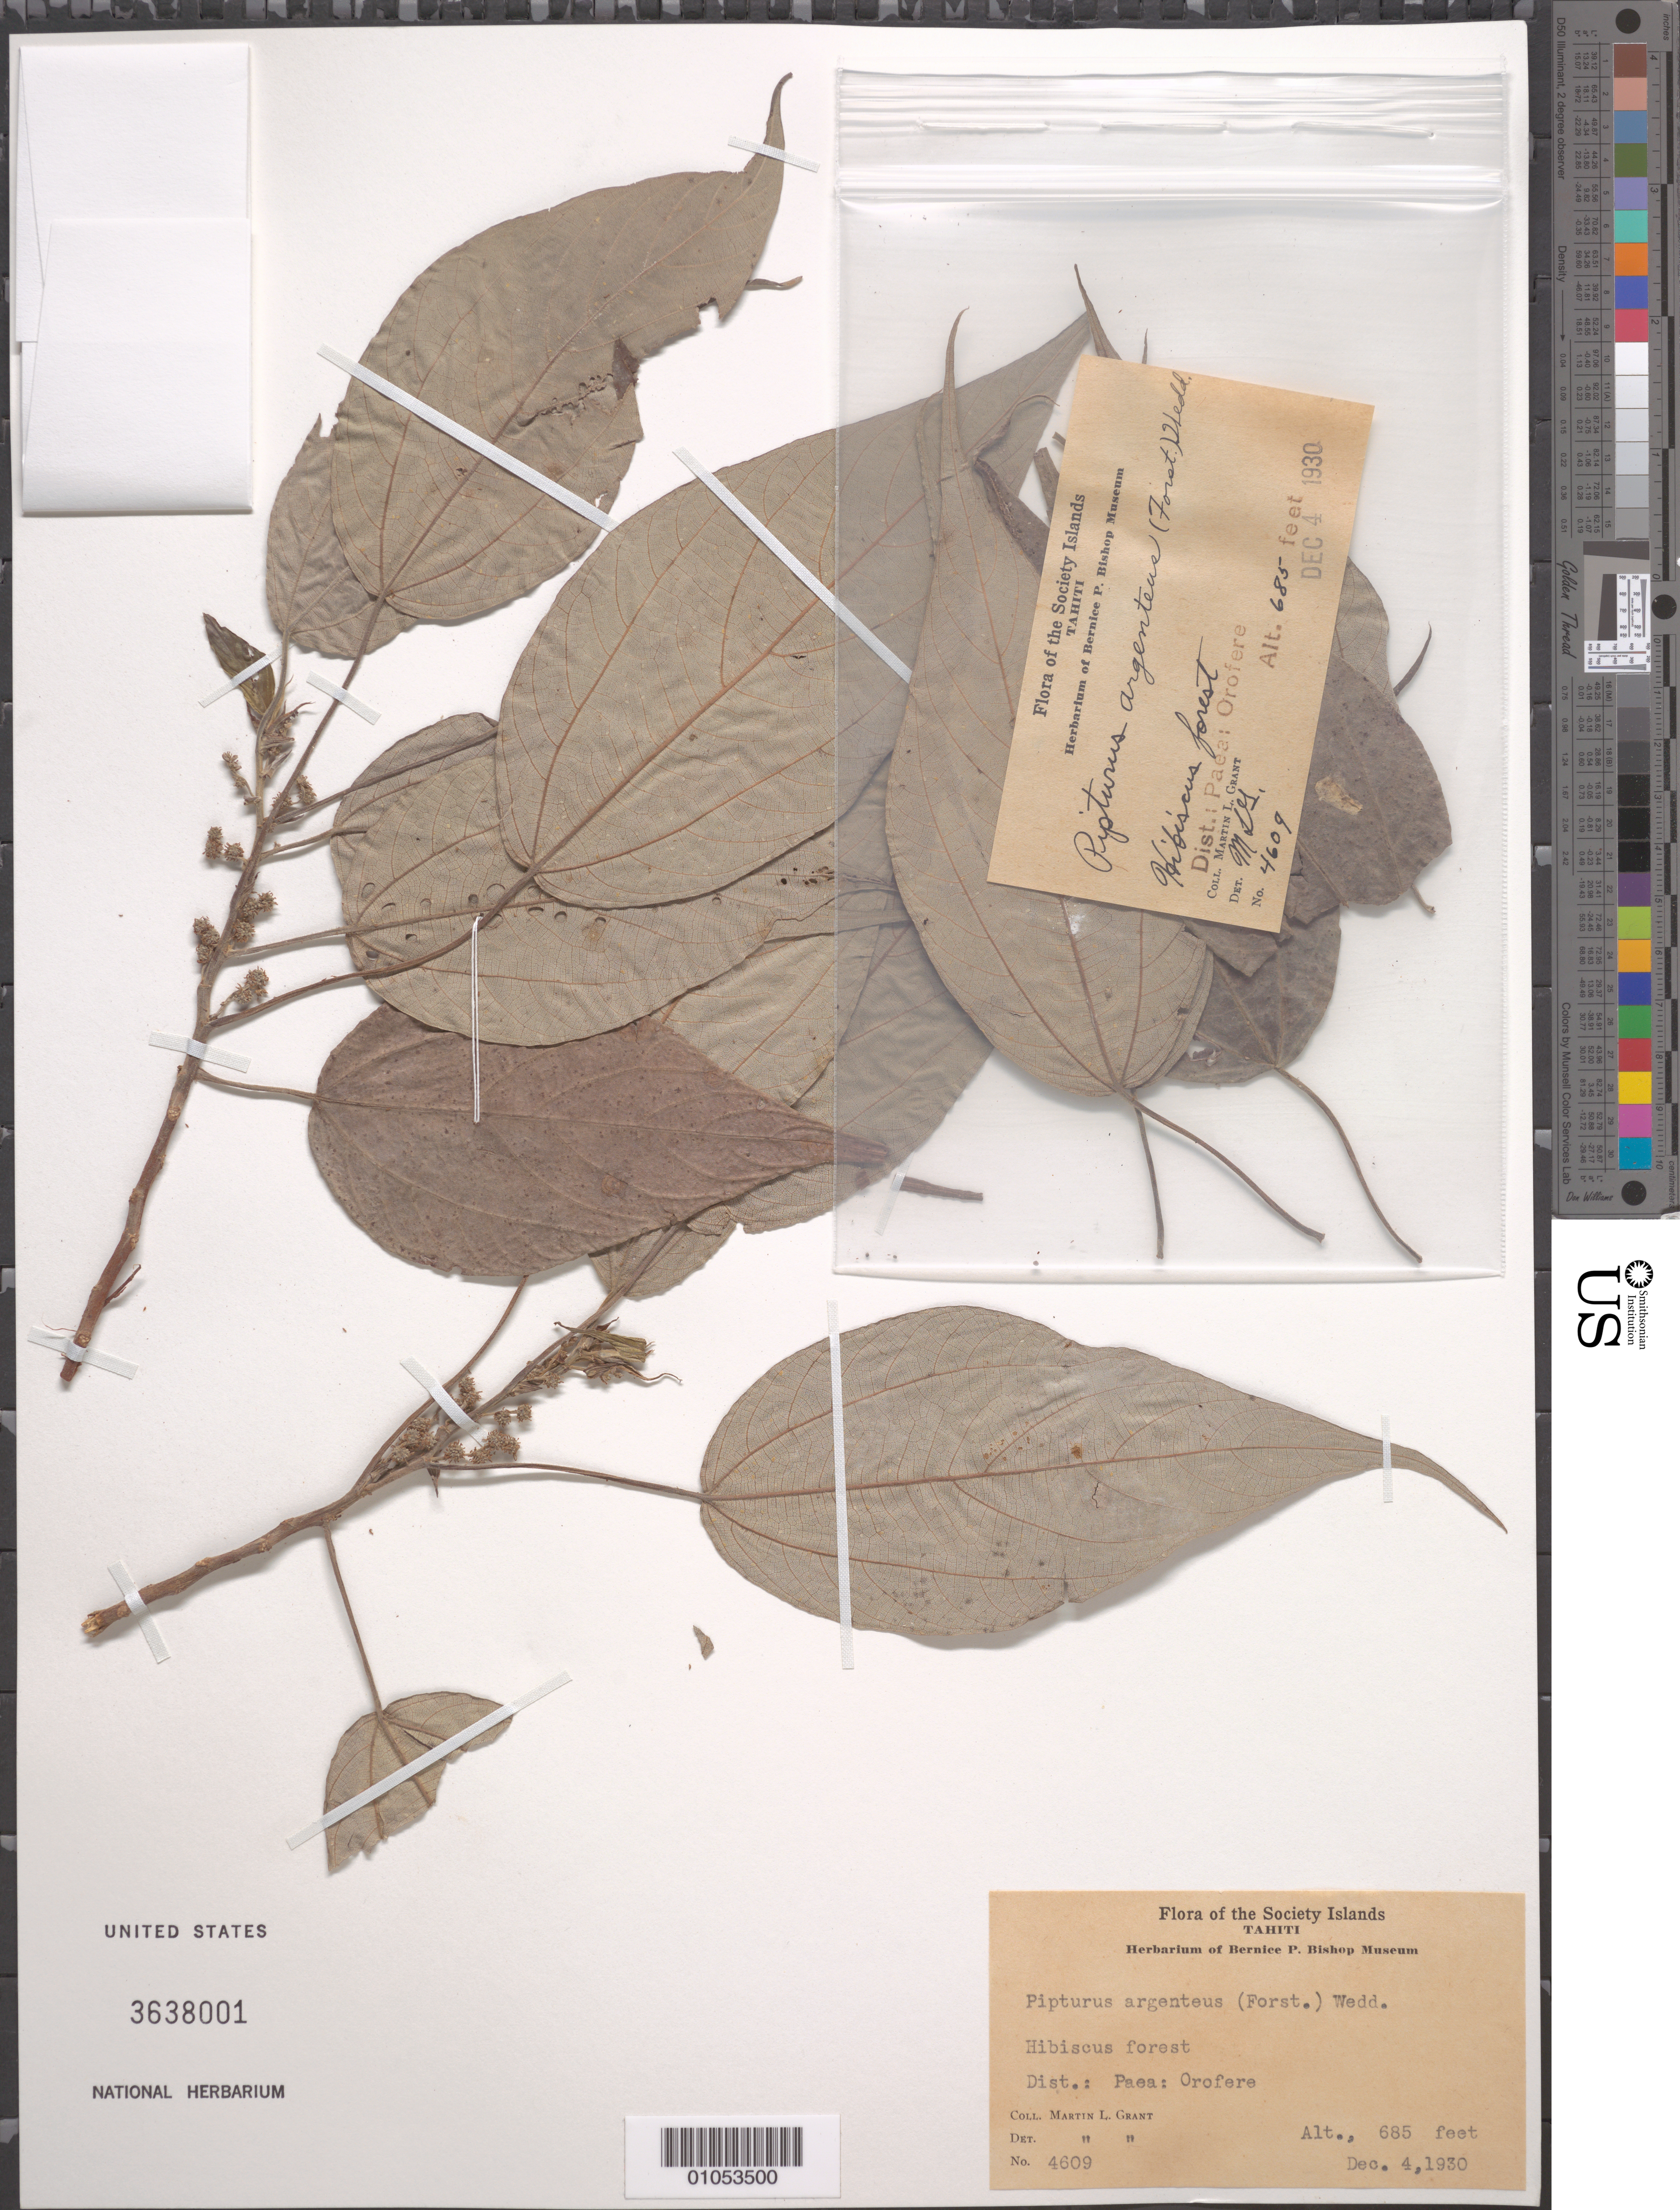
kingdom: Plantae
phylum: Tracheophyta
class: Magnoliopsida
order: Rosales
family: Urticaceae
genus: Pipturus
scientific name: Pipturus argenteus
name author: (G. Forst.) Wedd.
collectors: M. L. Grant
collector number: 4609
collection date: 1930-12-04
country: French Polynesia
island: Tahiti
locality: Orofere, Distr. Paea.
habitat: Hibiscus forest.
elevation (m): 209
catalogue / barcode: US 3638001